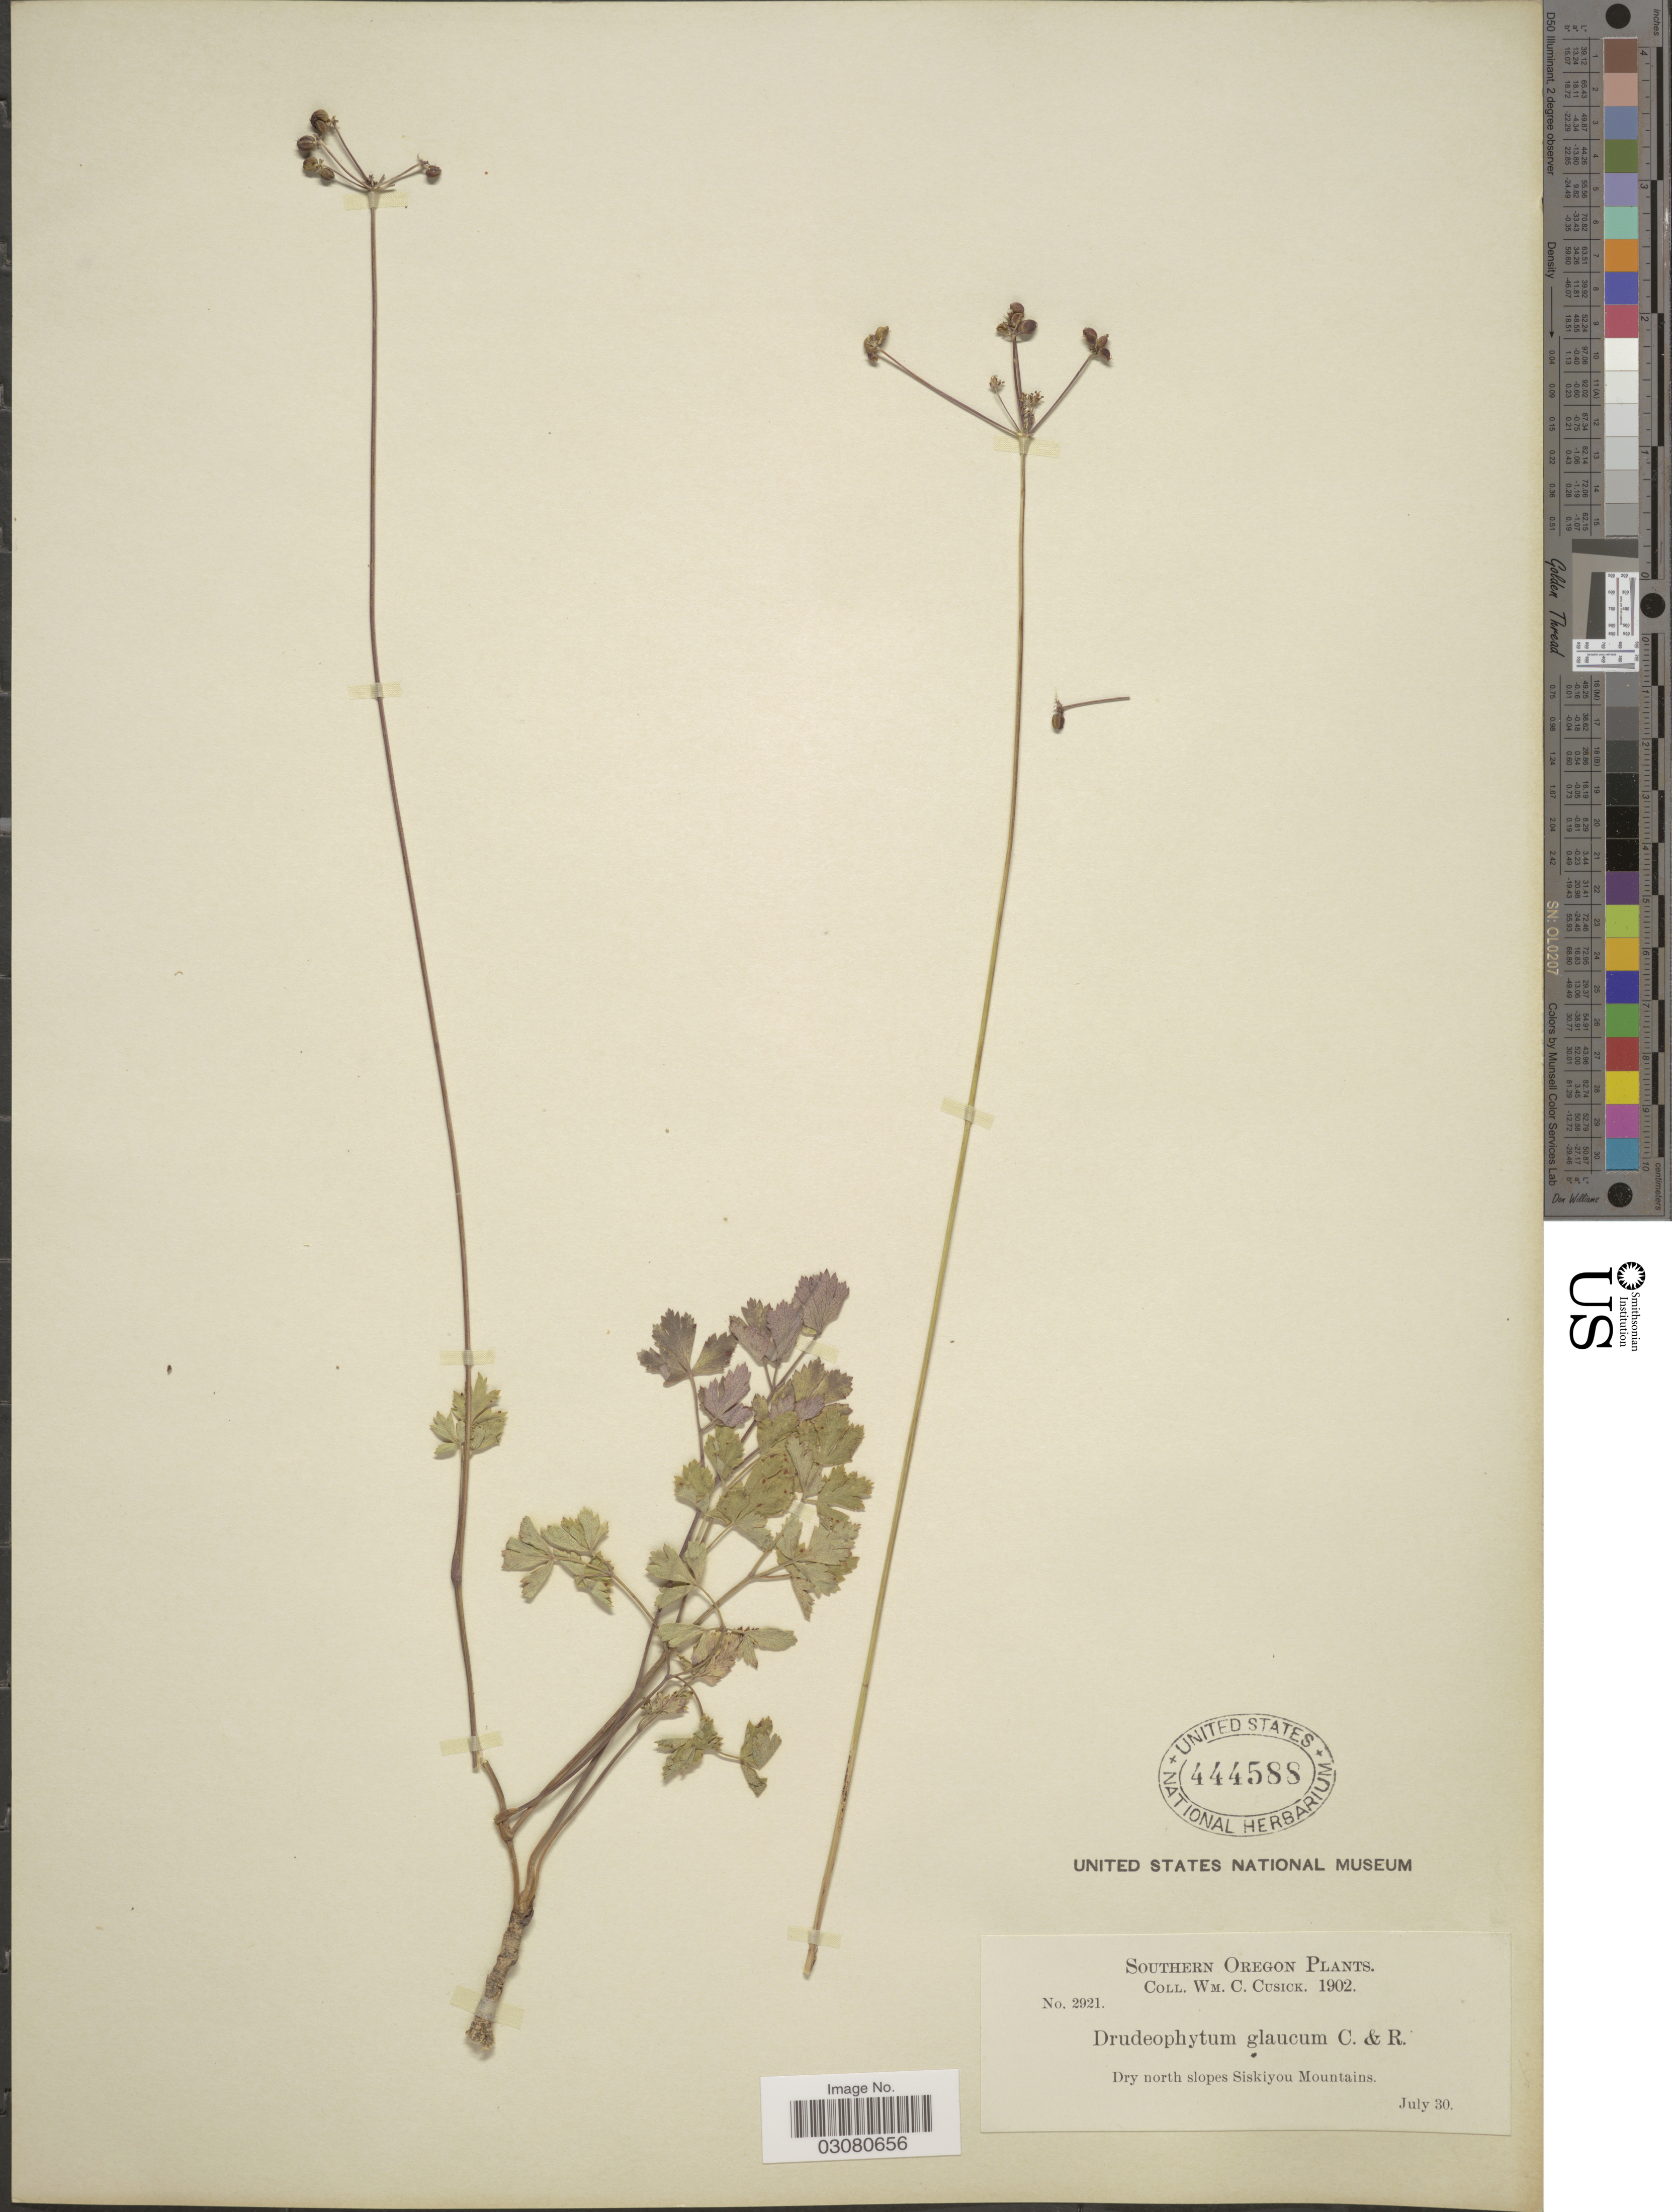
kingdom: Plantae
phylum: Tracheophyta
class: Magnoliopsida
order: Apiales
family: Apiaceae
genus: Drudeophytum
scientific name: Drudeophytum glaucum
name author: (J.M. Coult. & Rose) J.M. Coult. & Rose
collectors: W. C. Cusick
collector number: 2921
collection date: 1902-07-30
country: United States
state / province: Oregon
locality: Southern Oregon. Dry north slopes Siskiyou Mountains.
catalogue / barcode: US 444588